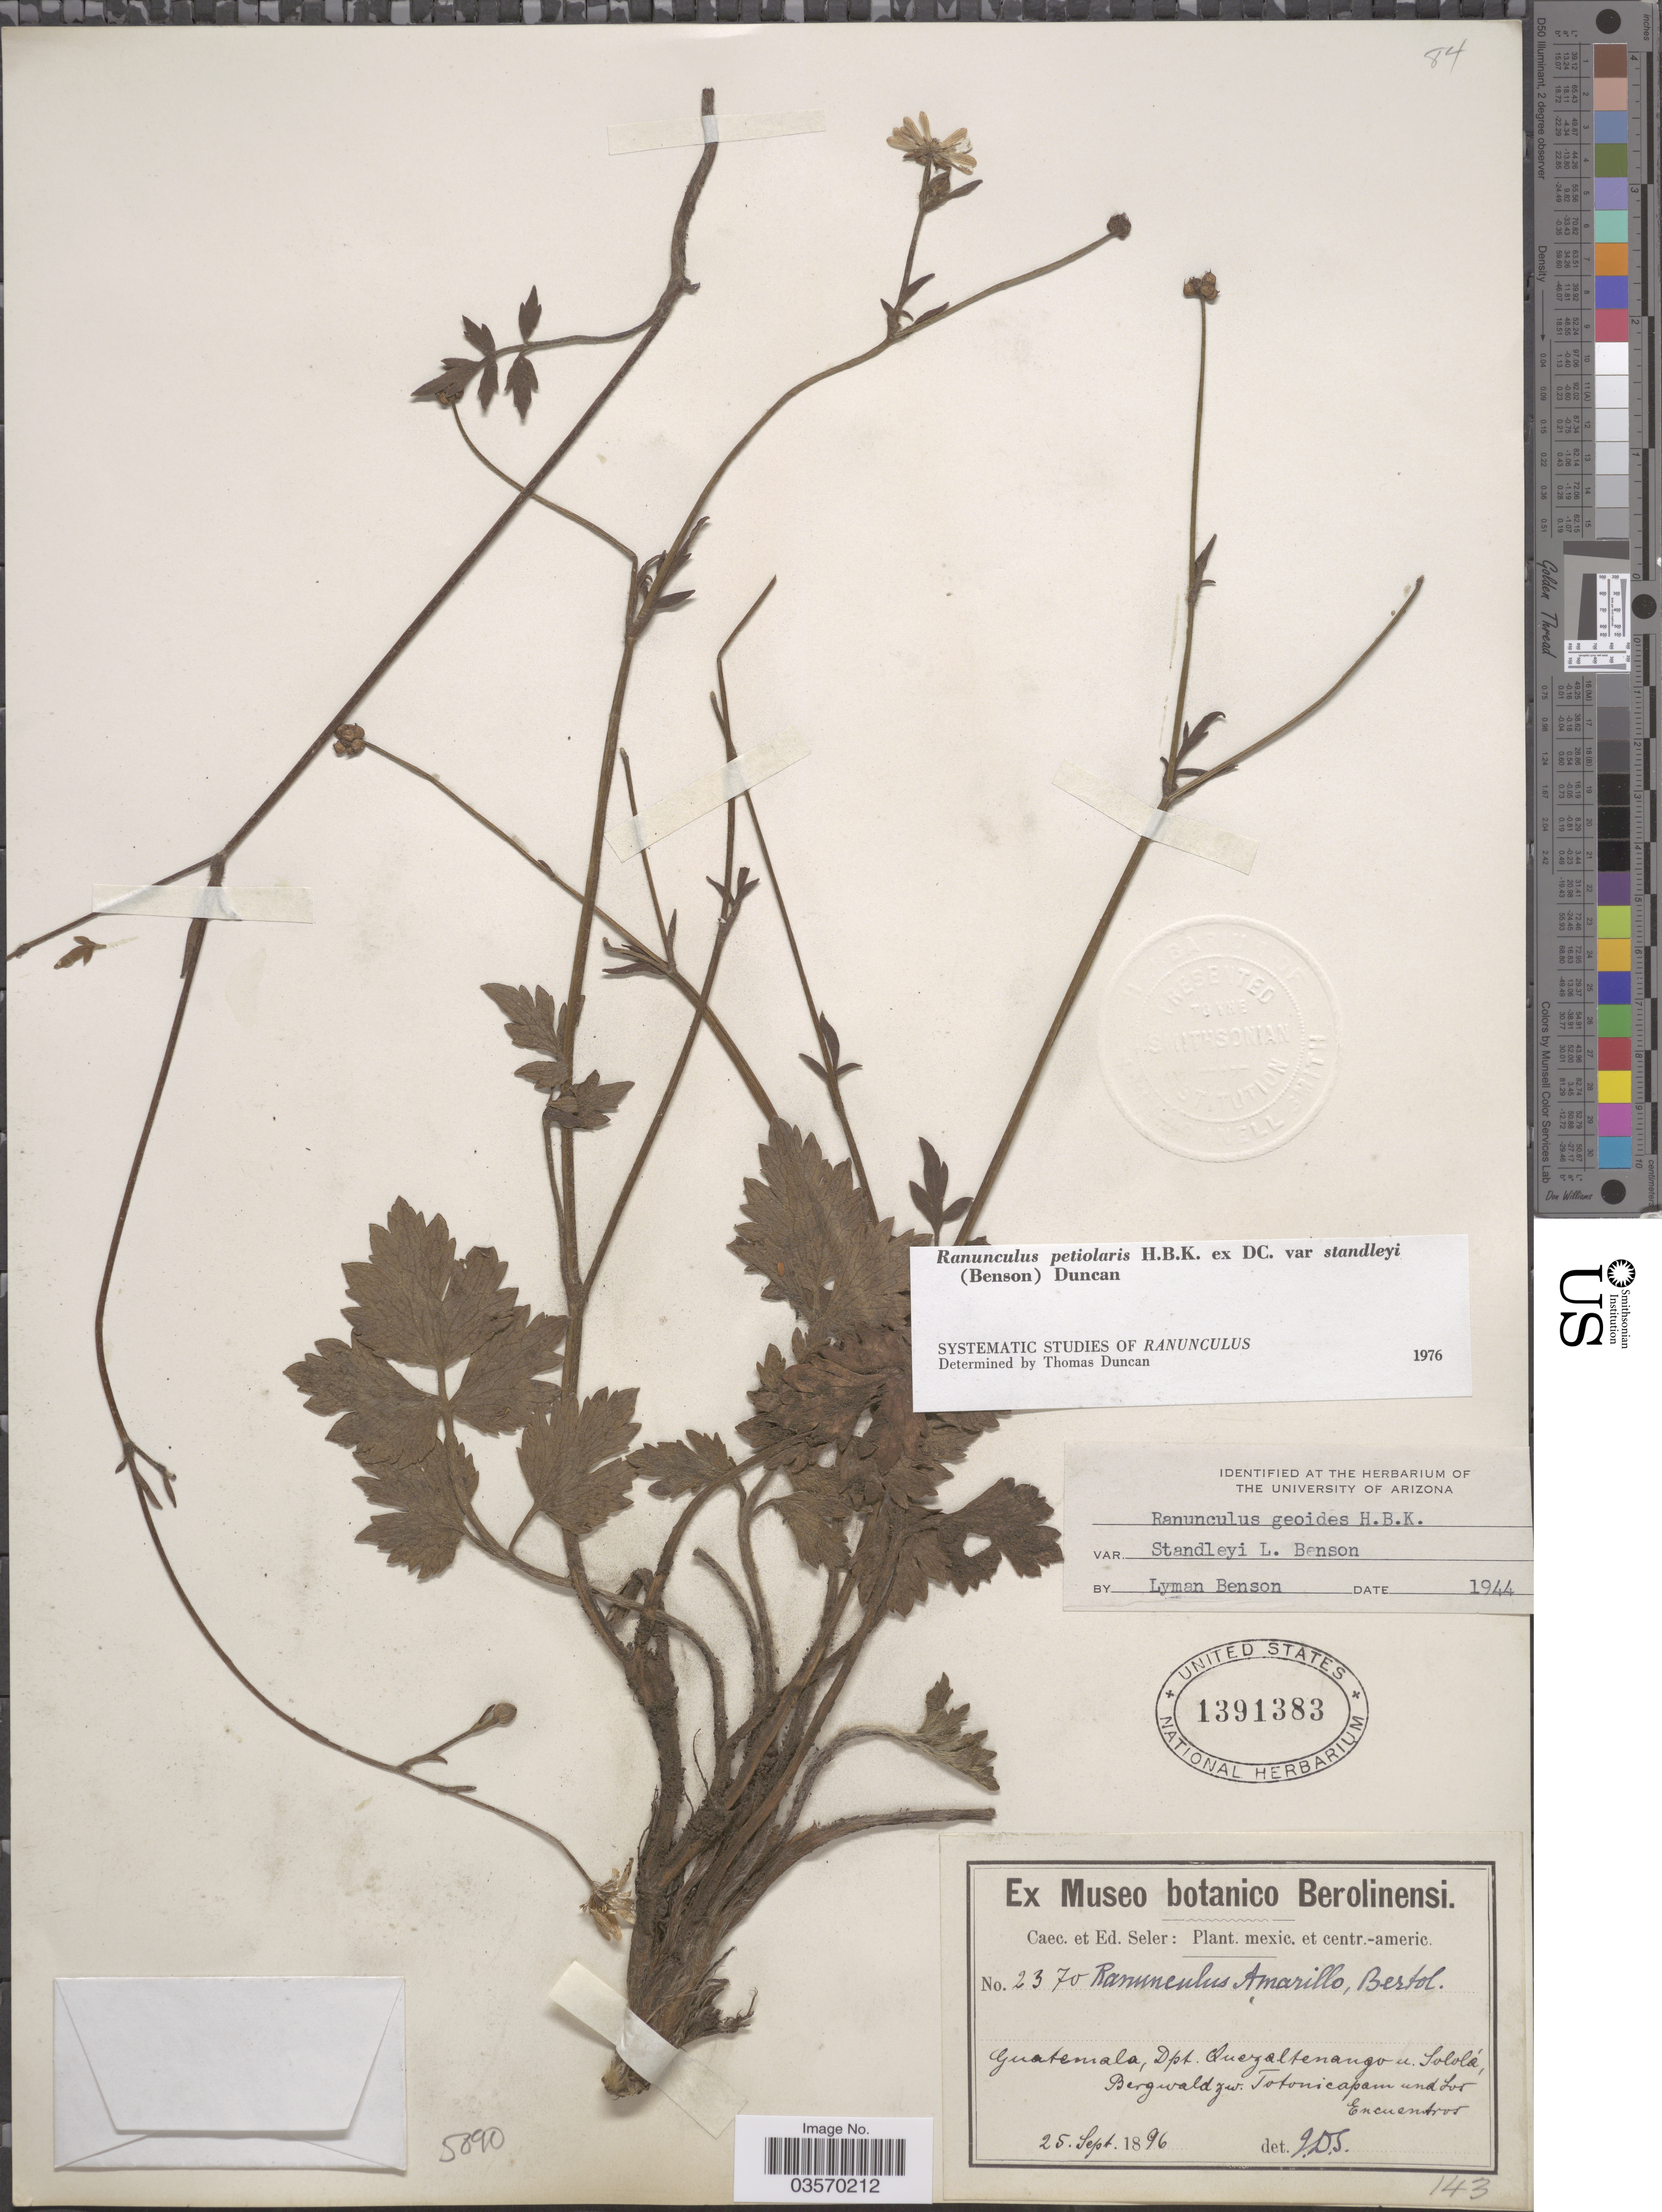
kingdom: Plantae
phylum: Tracheophyta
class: Magnoliopsida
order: Ranunculales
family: Ranunculaceae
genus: Ranunculus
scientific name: Ranunculus petiolaris var. standleyi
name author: (L.D. Benson) T. Duncan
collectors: ex Caec. et Ed Seler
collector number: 2370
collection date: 1896-09-25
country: Guatemala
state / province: Quetzaltenango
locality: Dpt. Quezaltenango u. Sololá, Bergwaldzw. Totonicapan und Los Encuentros.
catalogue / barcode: US 1391383